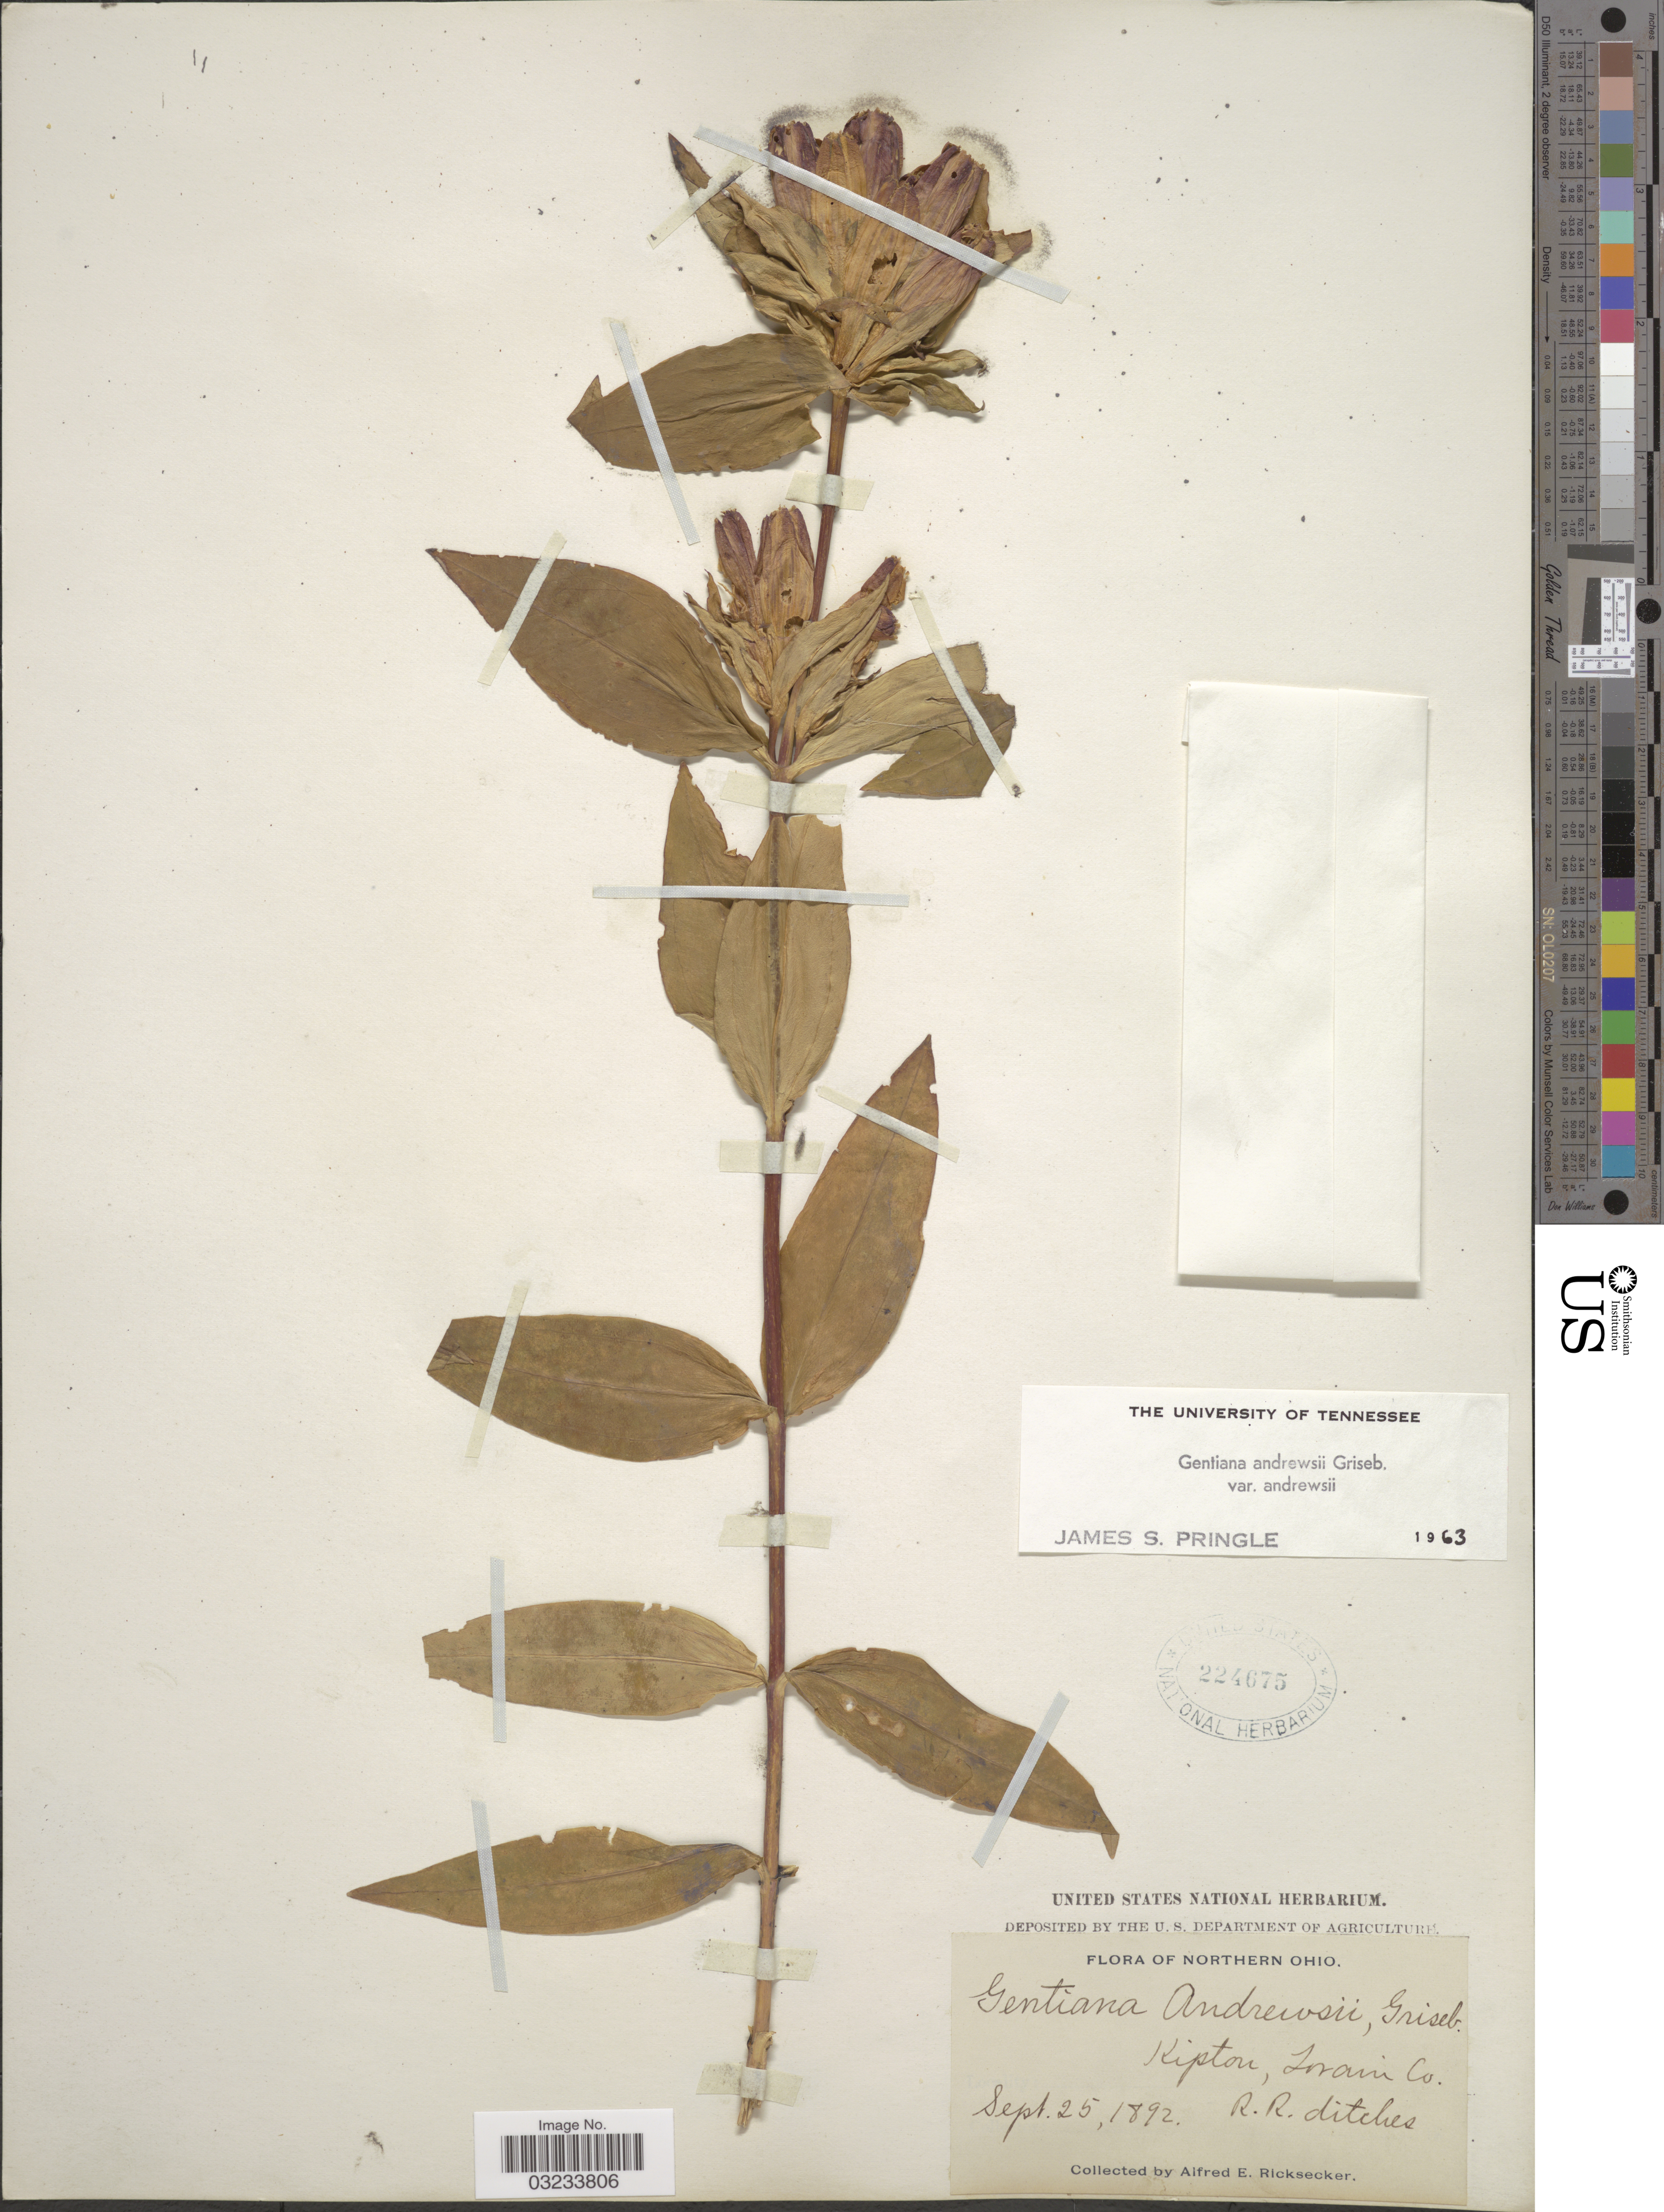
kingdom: Plantae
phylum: Tracheophyta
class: Magnoliopsida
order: Gentianales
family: Gentianaceae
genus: Gentiana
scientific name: Gentiana andrewsii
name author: Griseb.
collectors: A. E. Ricksecker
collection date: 1892-09-25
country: United States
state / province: Ohio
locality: Northern Ohio. Kipton, Lorain Co. R.R. ditches.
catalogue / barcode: US 224675